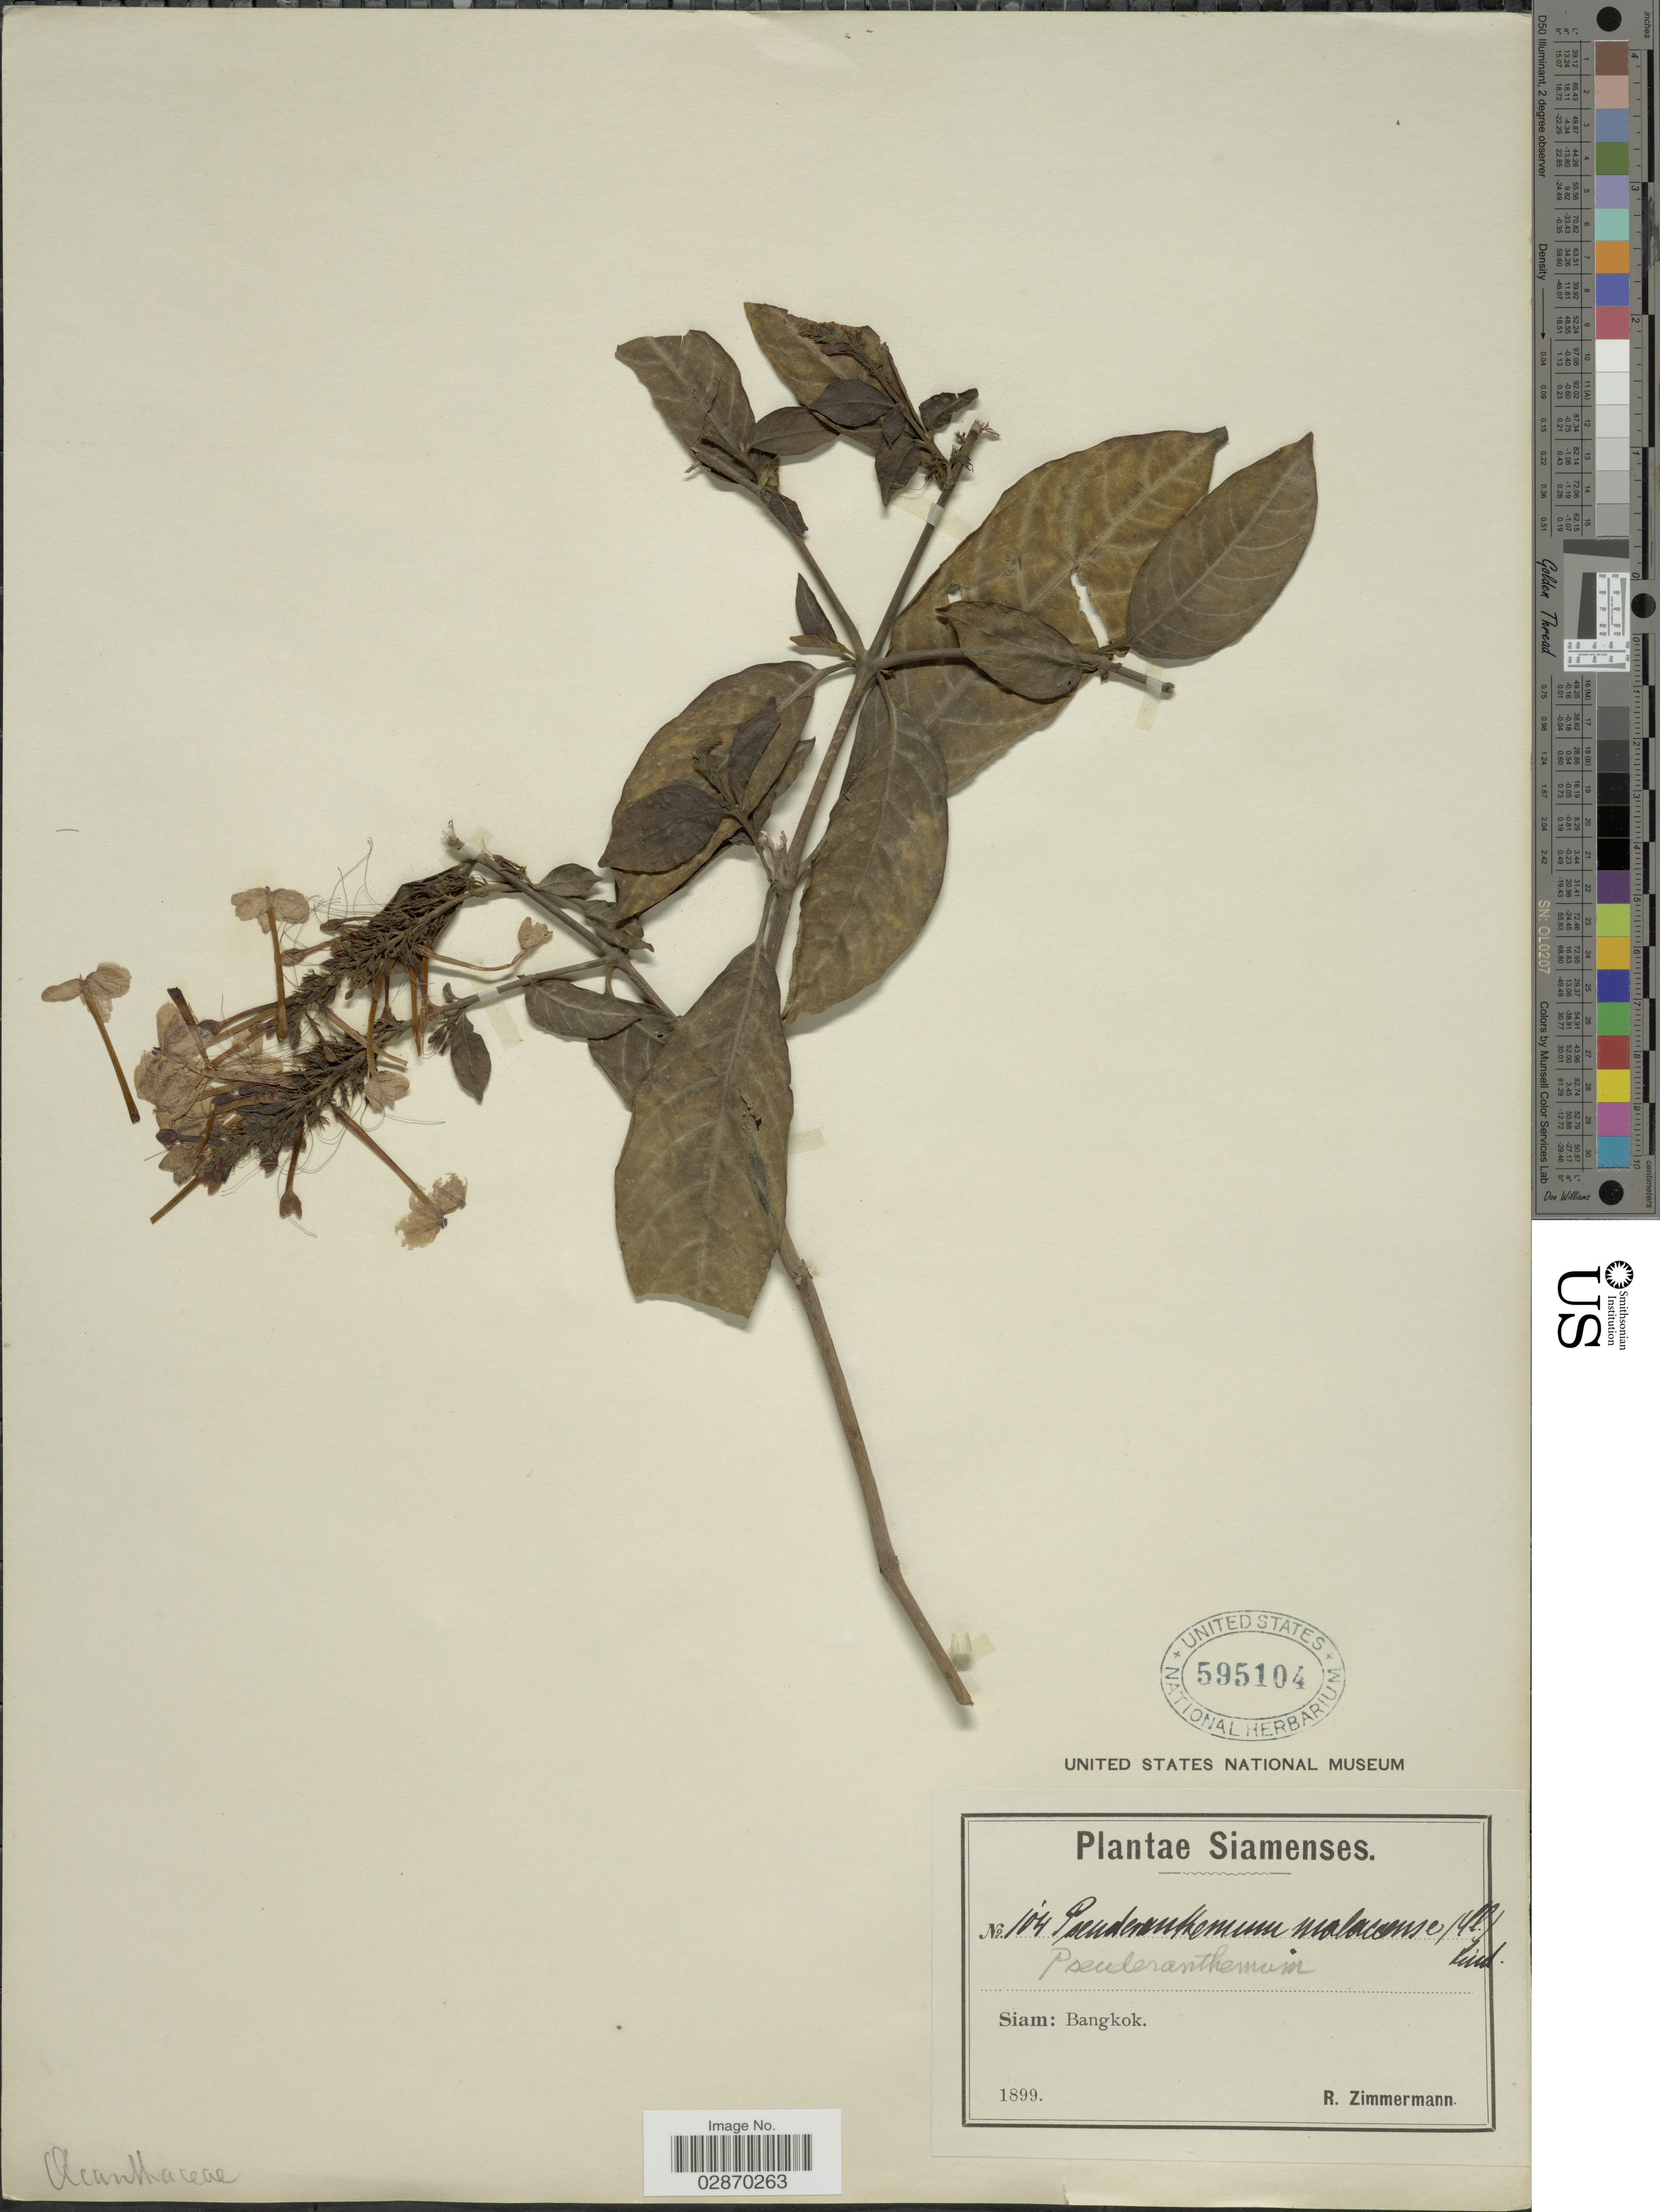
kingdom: Plantae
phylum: Tracheophyta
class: Magnoliopsida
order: Lamiales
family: Acanthaceae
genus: Pseuderanthemum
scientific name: Pseuderanthemum malaccense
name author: (C.B. Clarke) Lindau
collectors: R. Zimmermann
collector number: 104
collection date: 1899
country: Thailand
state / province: Bangkok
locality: Siam: Bangkok.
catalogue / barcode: US 595104